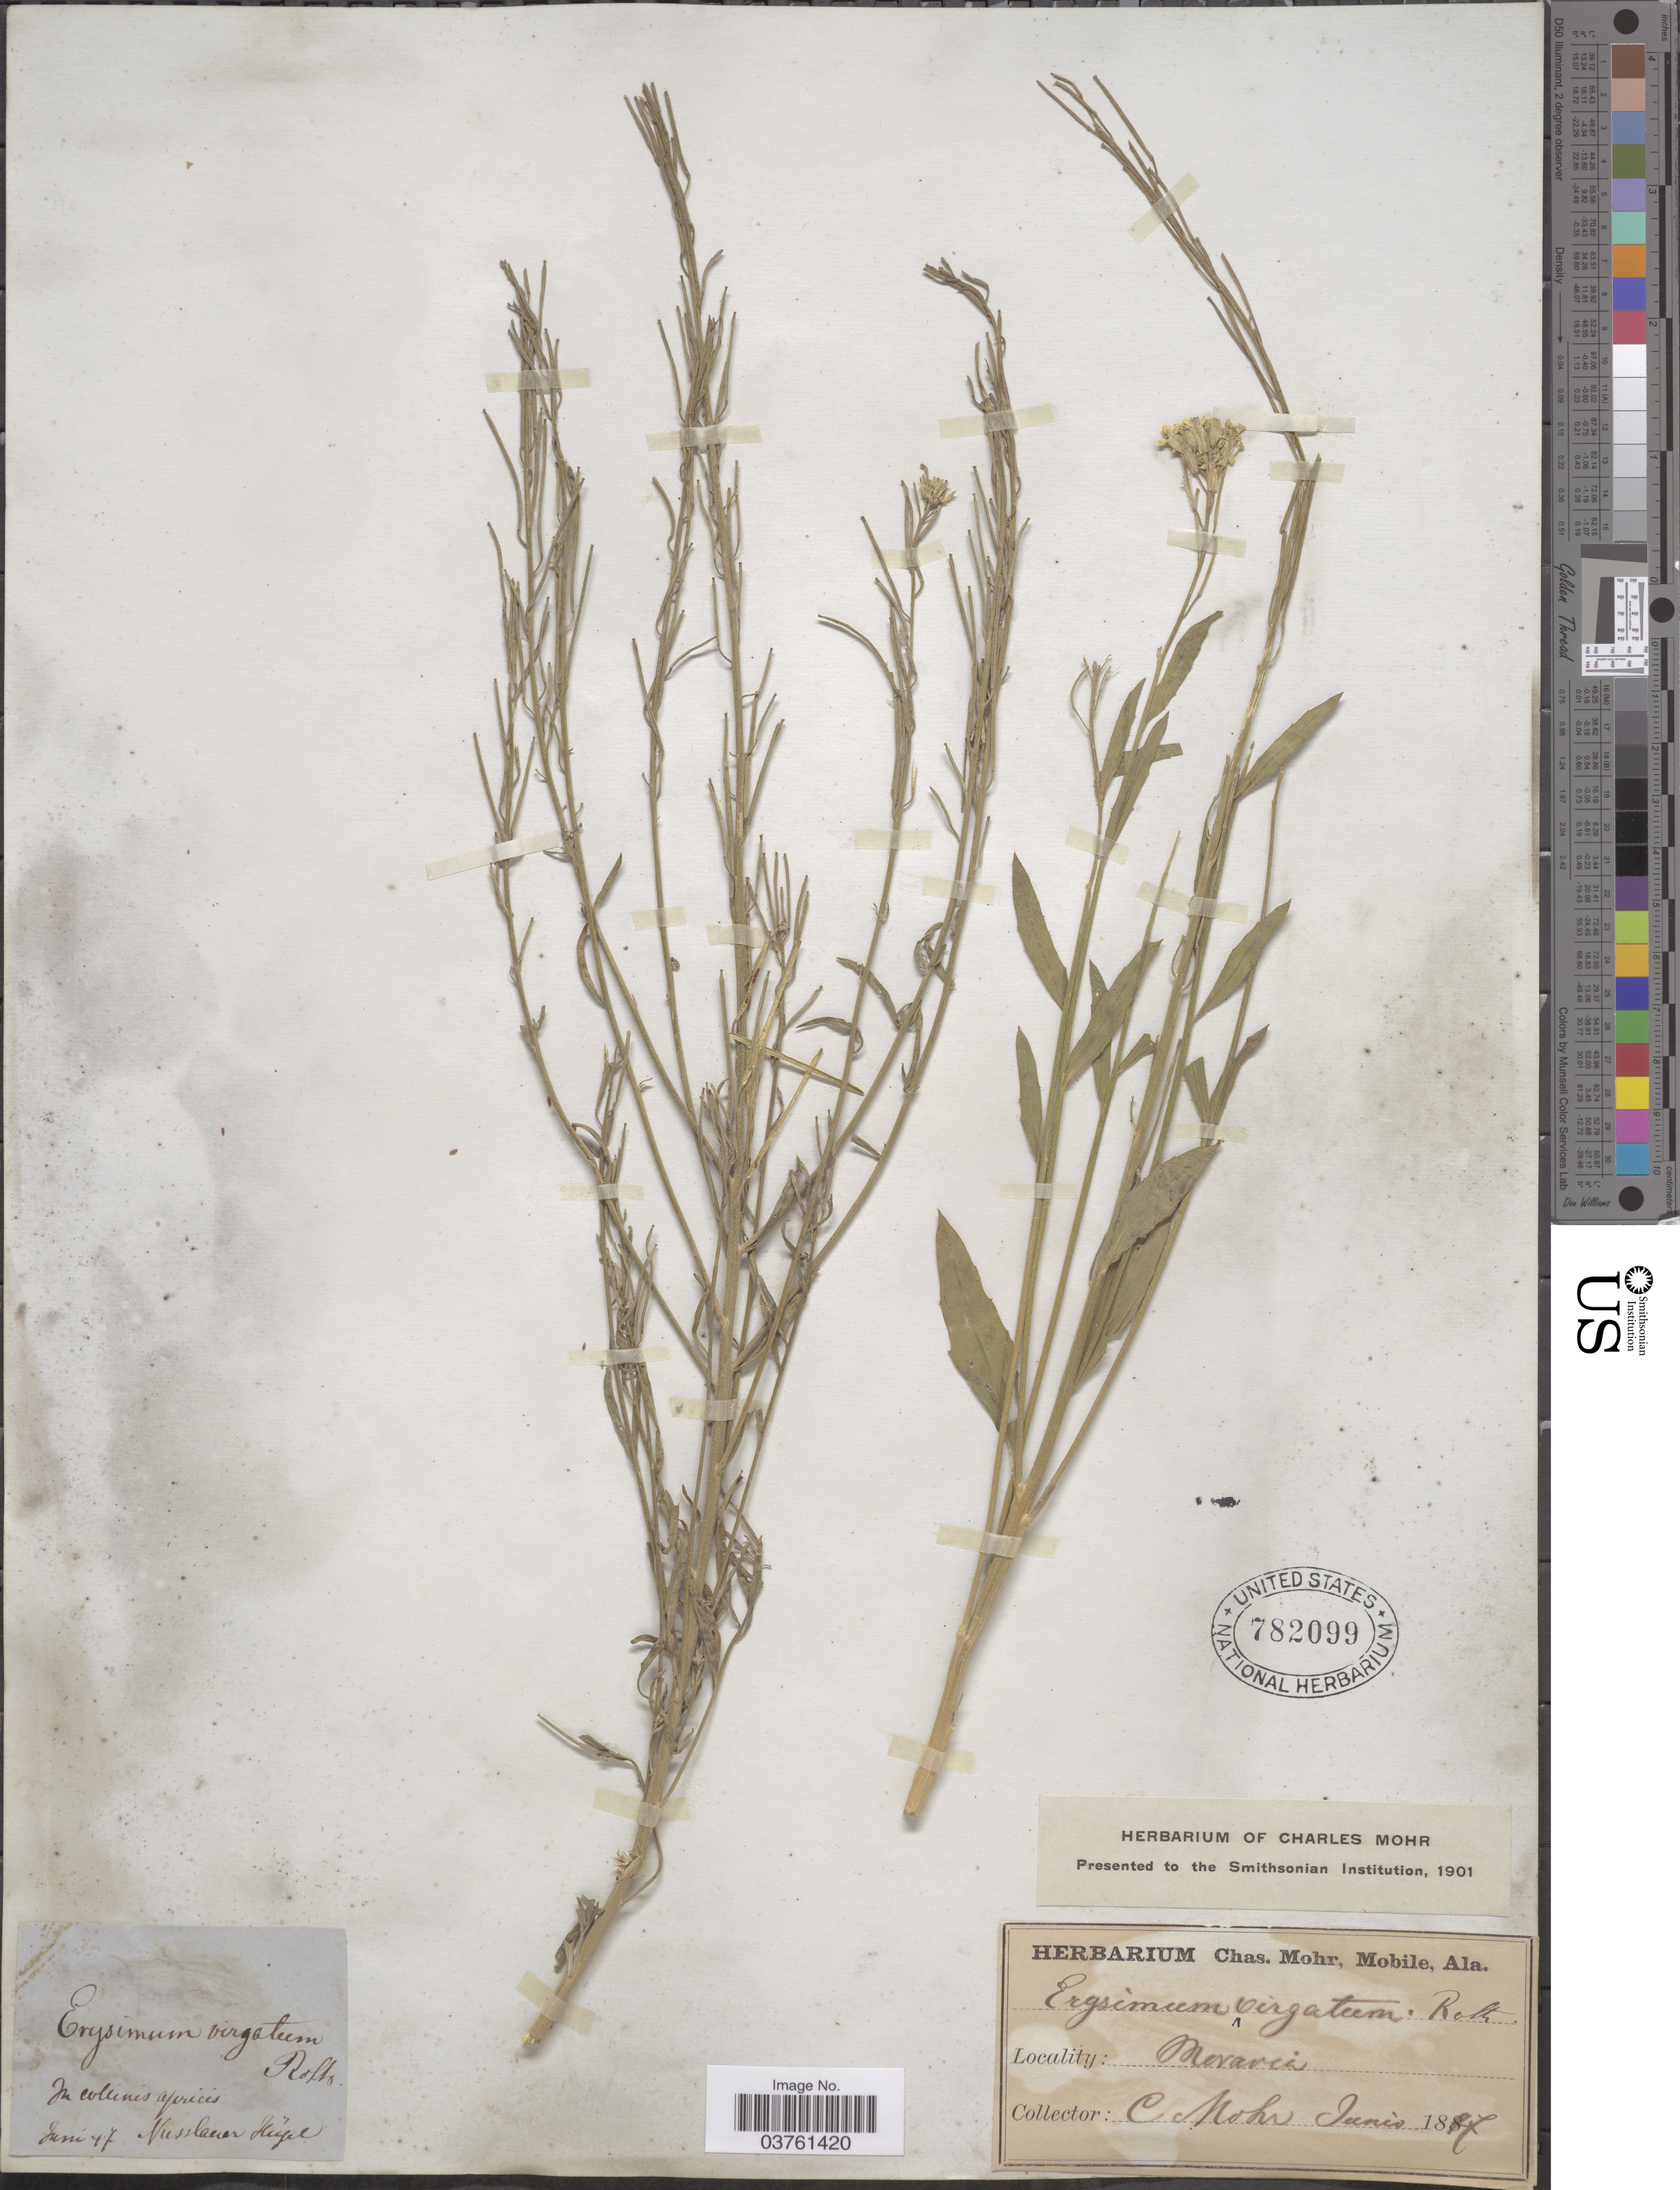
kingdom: Plantae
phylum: Tracheophyta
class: Magnoliopsida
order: Brassicales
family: Brassicaceae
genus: Erysimum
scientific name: Erysimum virgatum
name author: Roth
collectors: C. T. Mohr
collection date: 1847-06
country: Czechia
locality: Moravia. In collines apricis . Nusslauer Hugel.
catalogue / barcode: US 782099